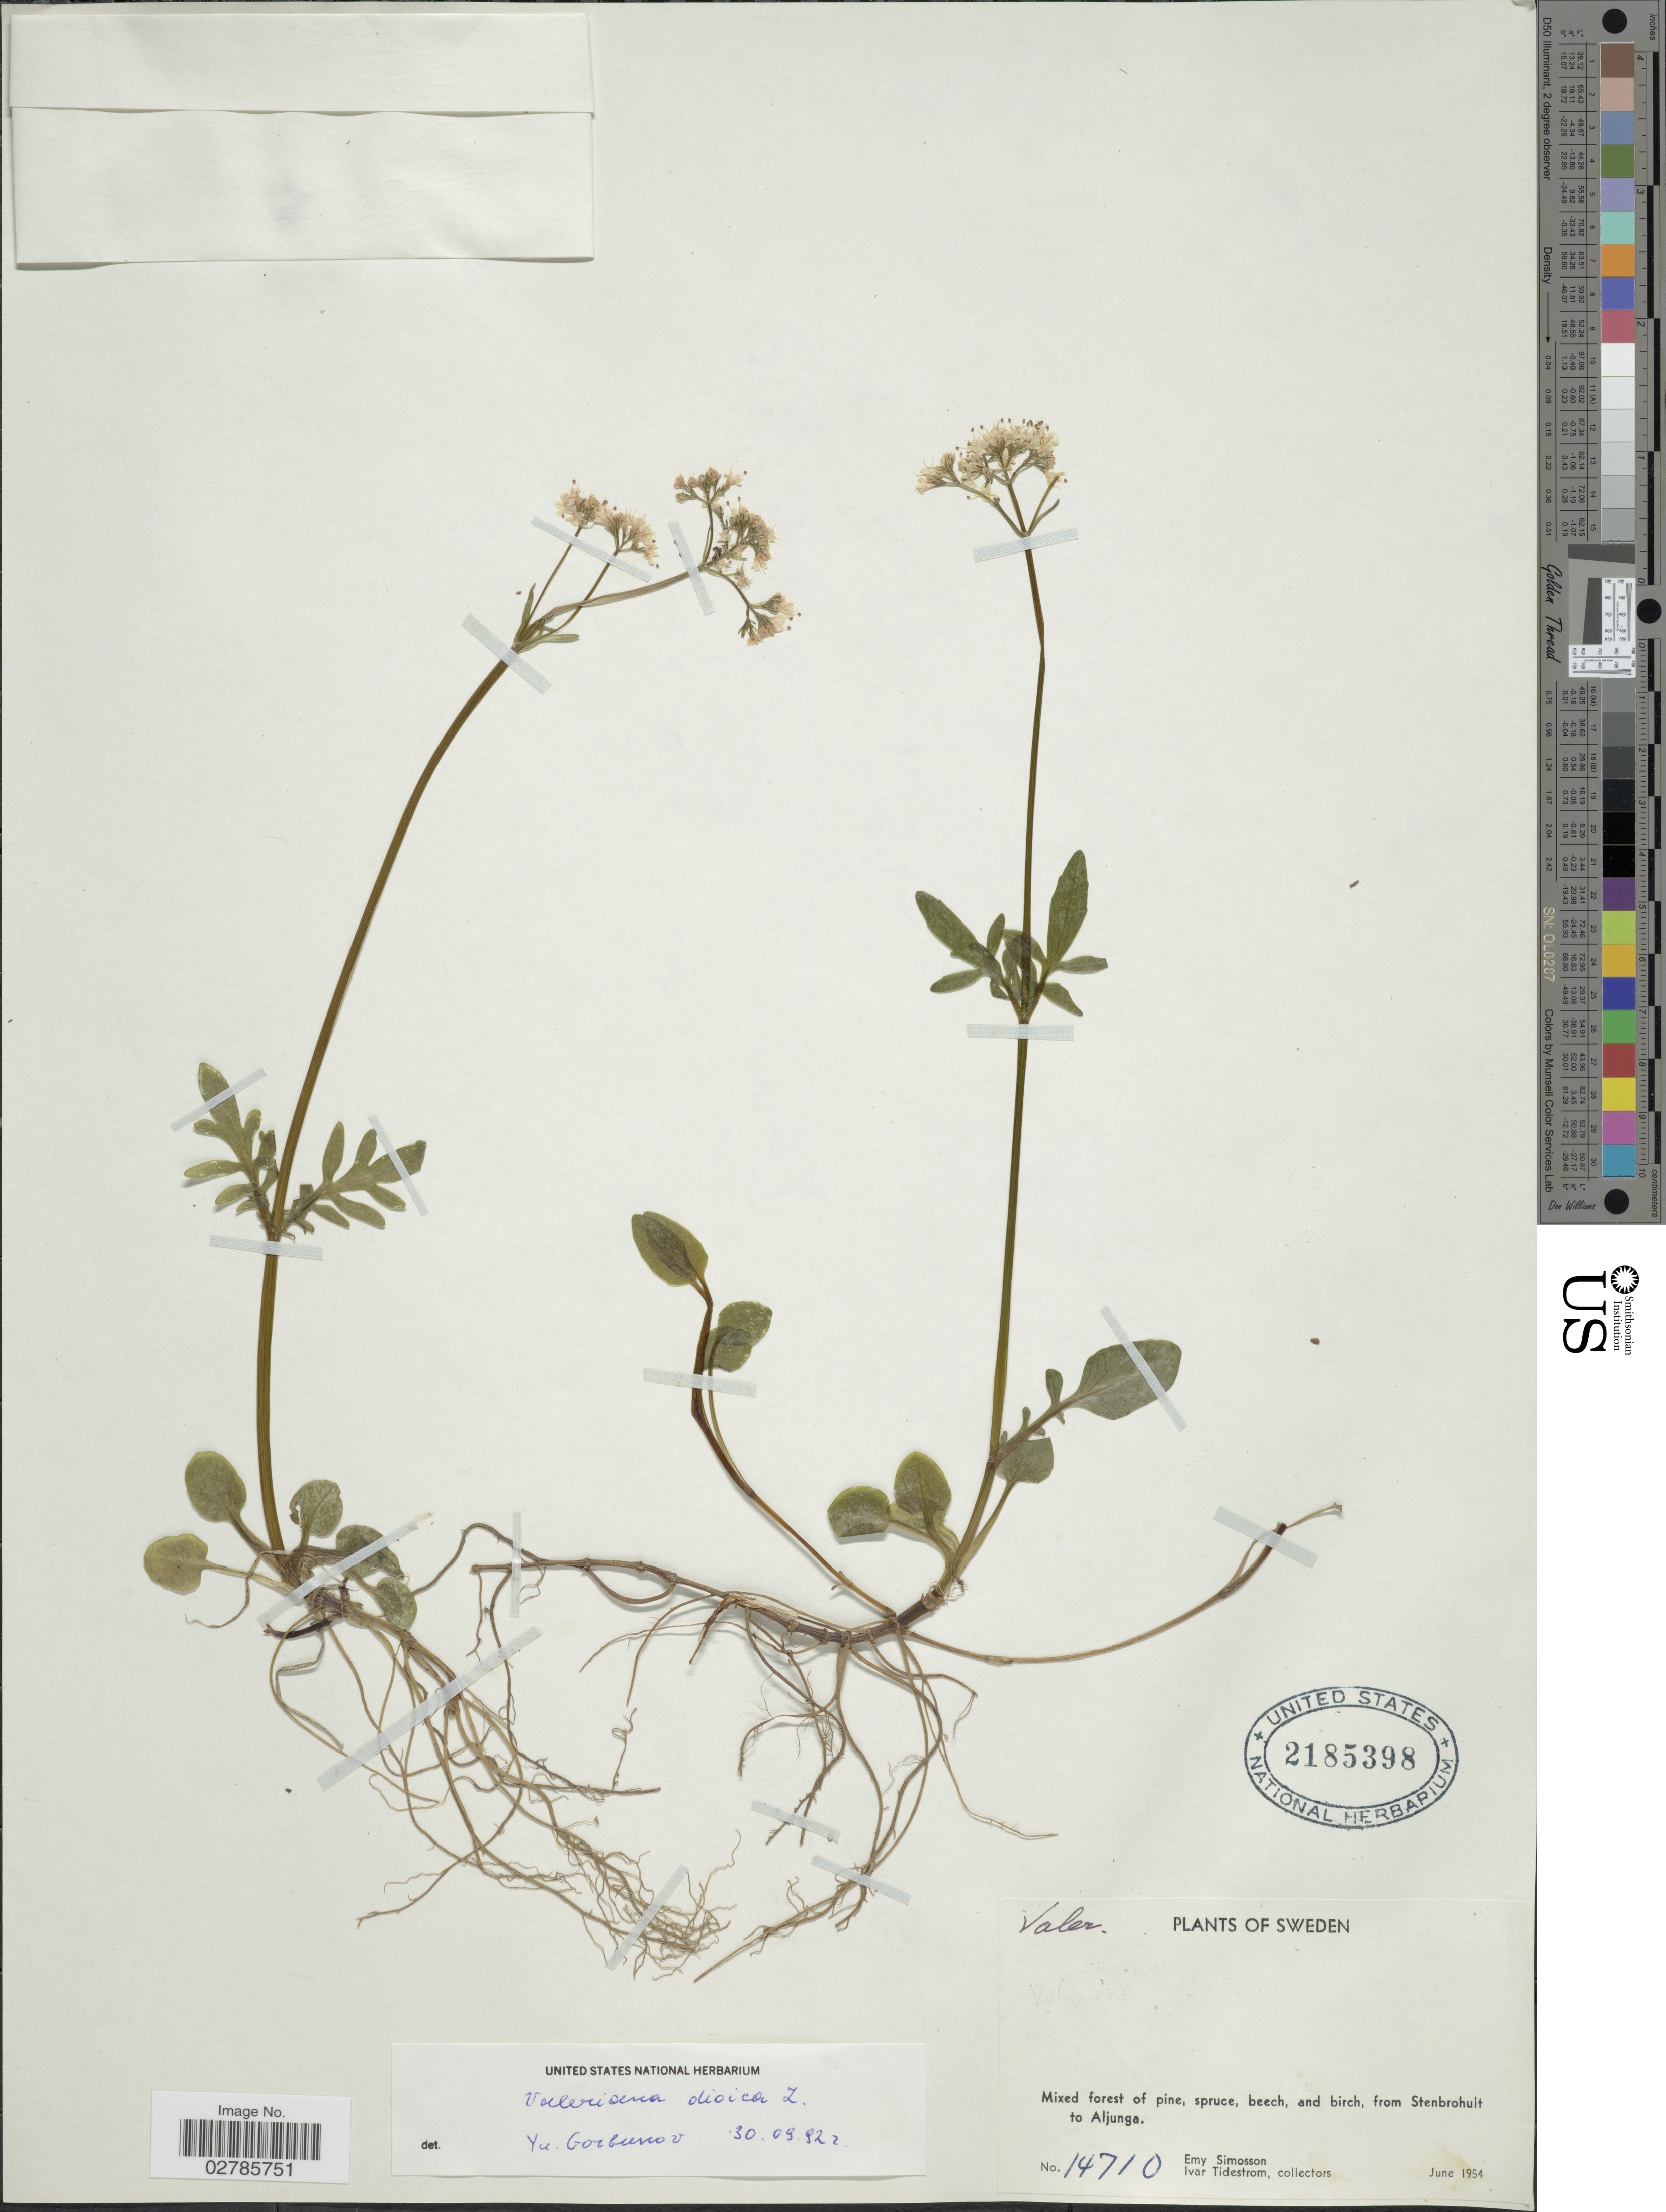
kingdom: Plantae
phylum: Tracheophyta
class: Magnoliopsida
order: Dipsacales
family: Caprifoliaceae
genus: Valeriana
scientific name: Valeriana dioica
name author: L.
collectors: E. Simosson & I. F. Tidestrom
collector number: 14710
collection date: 1954-06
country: Sweden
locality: From Stenbrohult to Aljunga.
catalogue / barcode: US 2185398